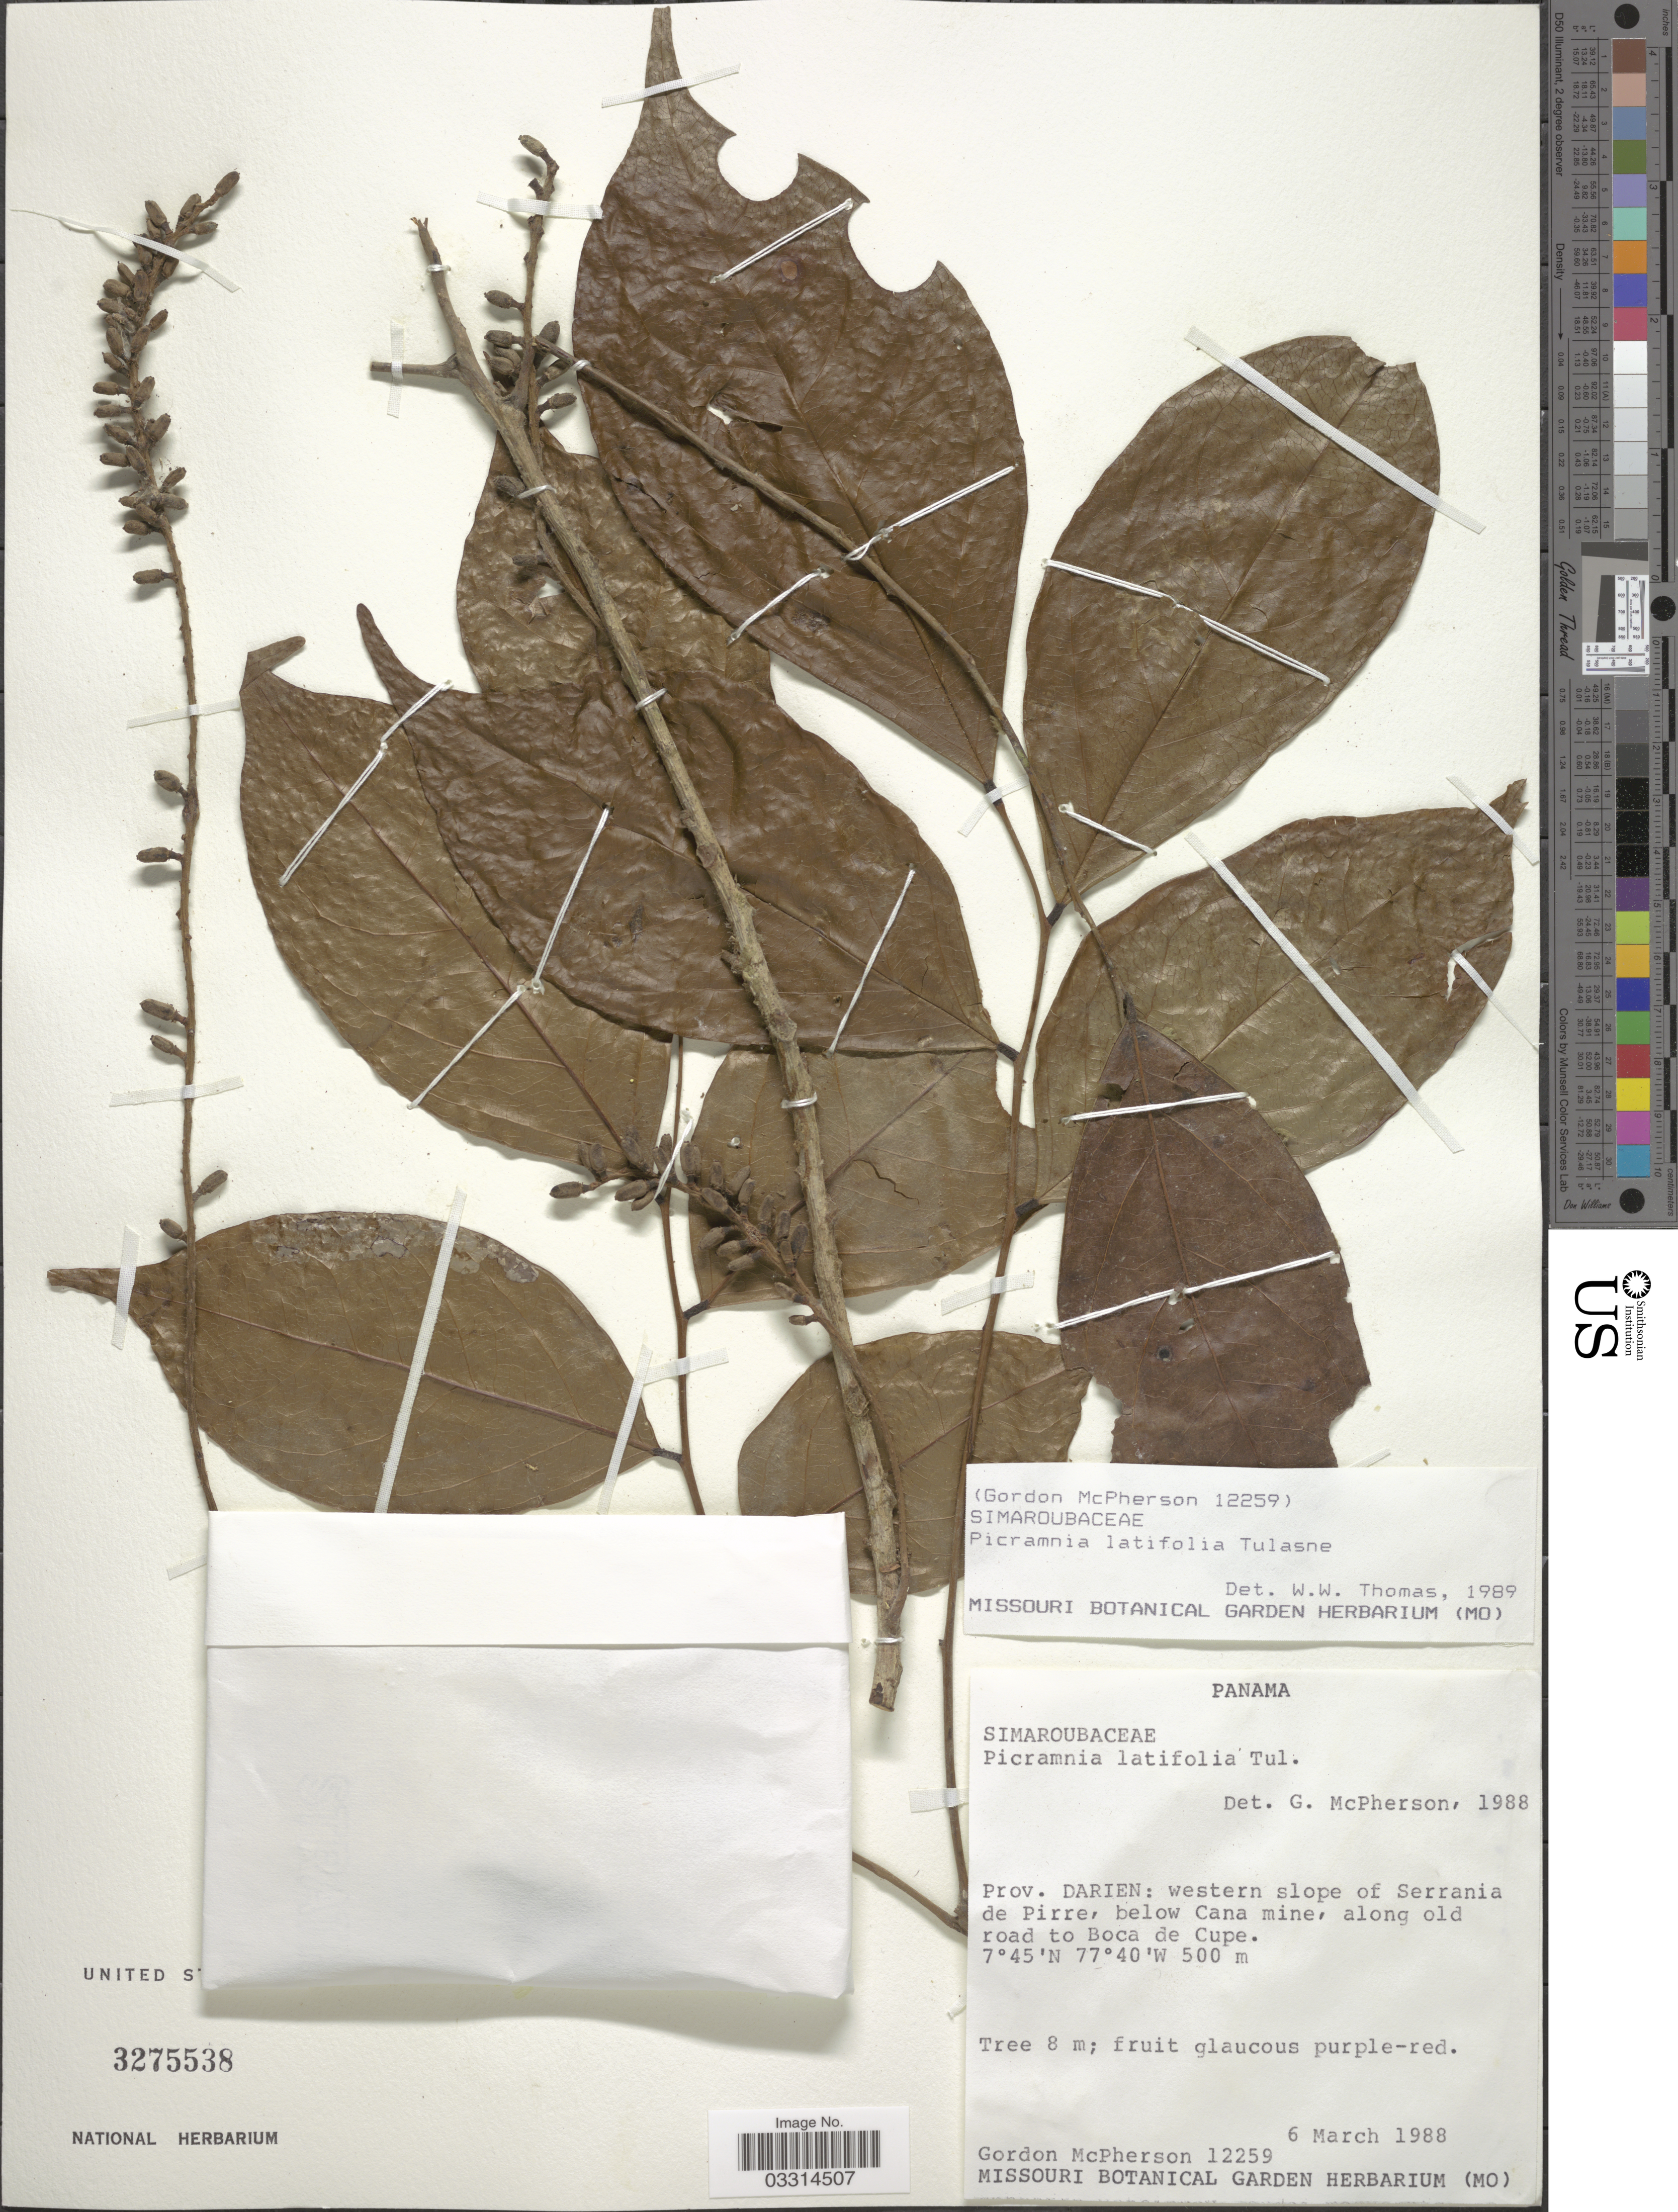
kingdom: Plantae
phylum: Tracheophyta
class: Magnoliopsida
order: Picramniales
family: Picramniaceae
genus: Picramnia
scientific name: Picramnia latifolia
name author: Tul.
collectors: G. D. McPherson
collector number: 12259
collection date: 1988-03-06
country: Panama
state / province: Darién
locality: Western slope of Serrania de Pirre, below Cana mine, along old road to Boca de Cupe.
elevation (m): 500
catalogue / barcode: US 3275538